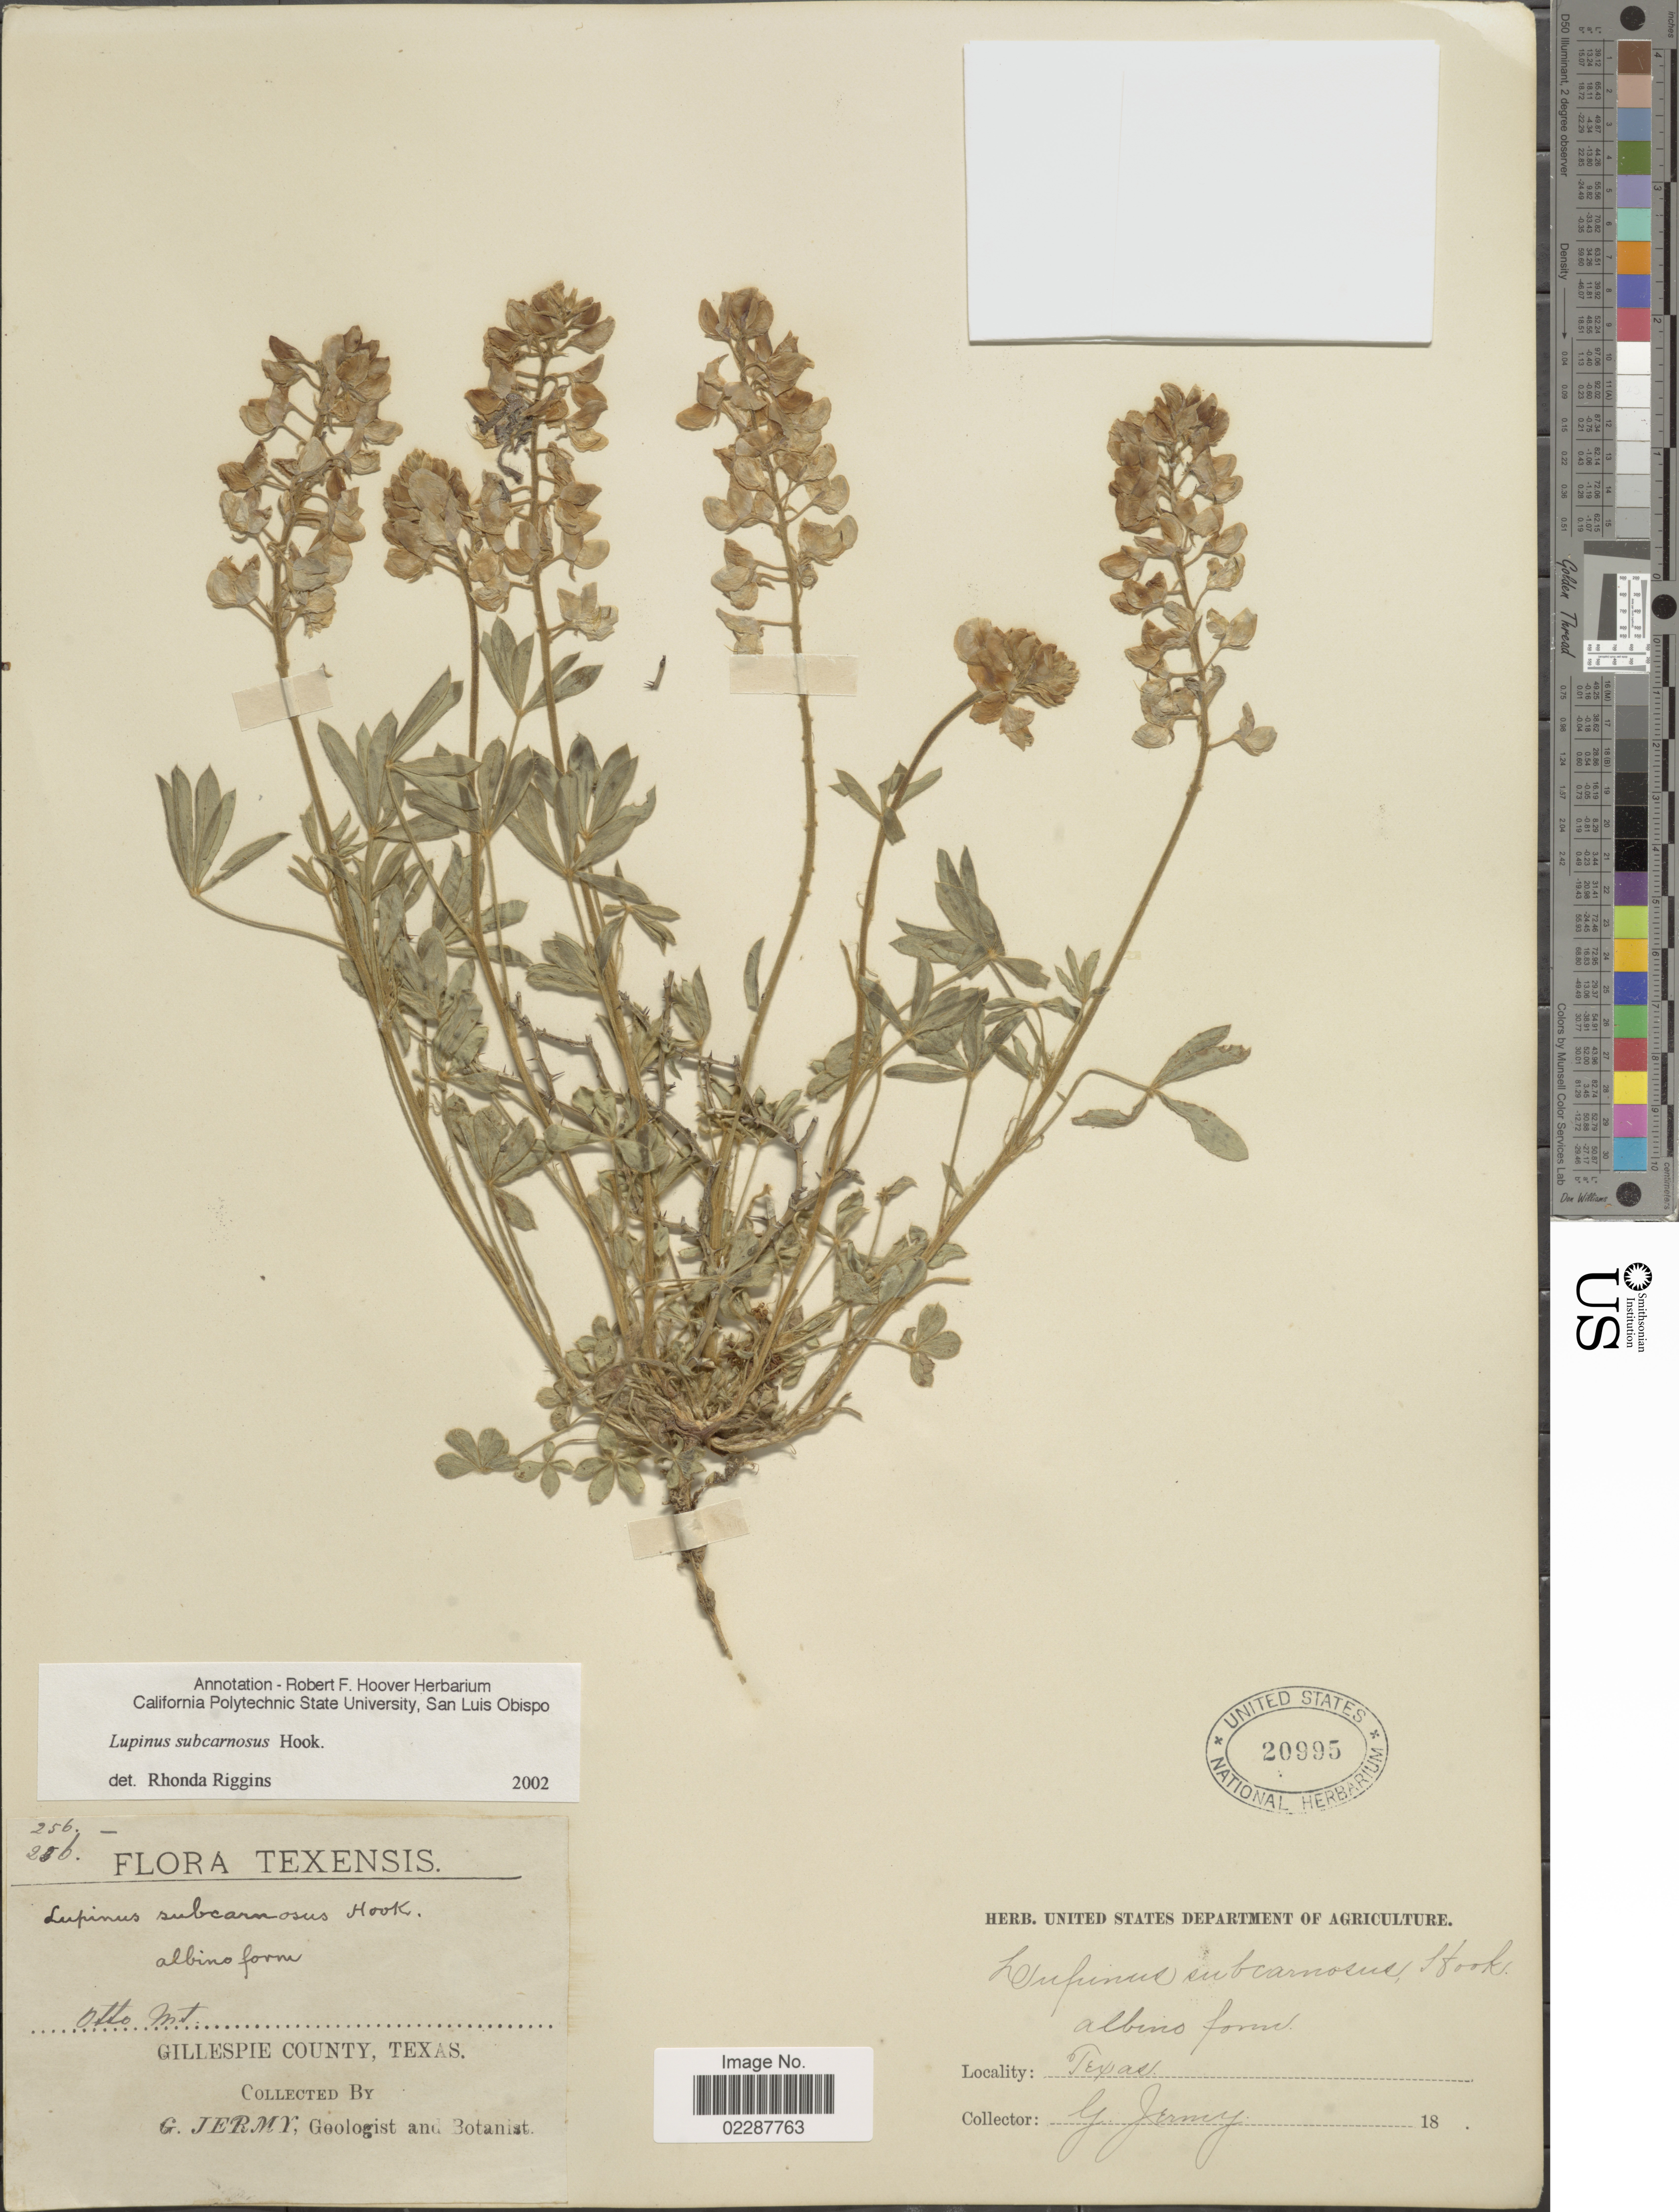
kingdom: Plantae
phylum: Tracheophyta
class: Magnoliopsida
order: Fabales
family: Fabaceae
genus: Lupinus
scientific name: Lupinus subcarnosus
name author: Hook.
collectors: G. Jermy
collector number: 256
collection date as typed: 18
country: United States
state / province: Texas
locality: Gillespie County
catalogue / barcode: US 20995